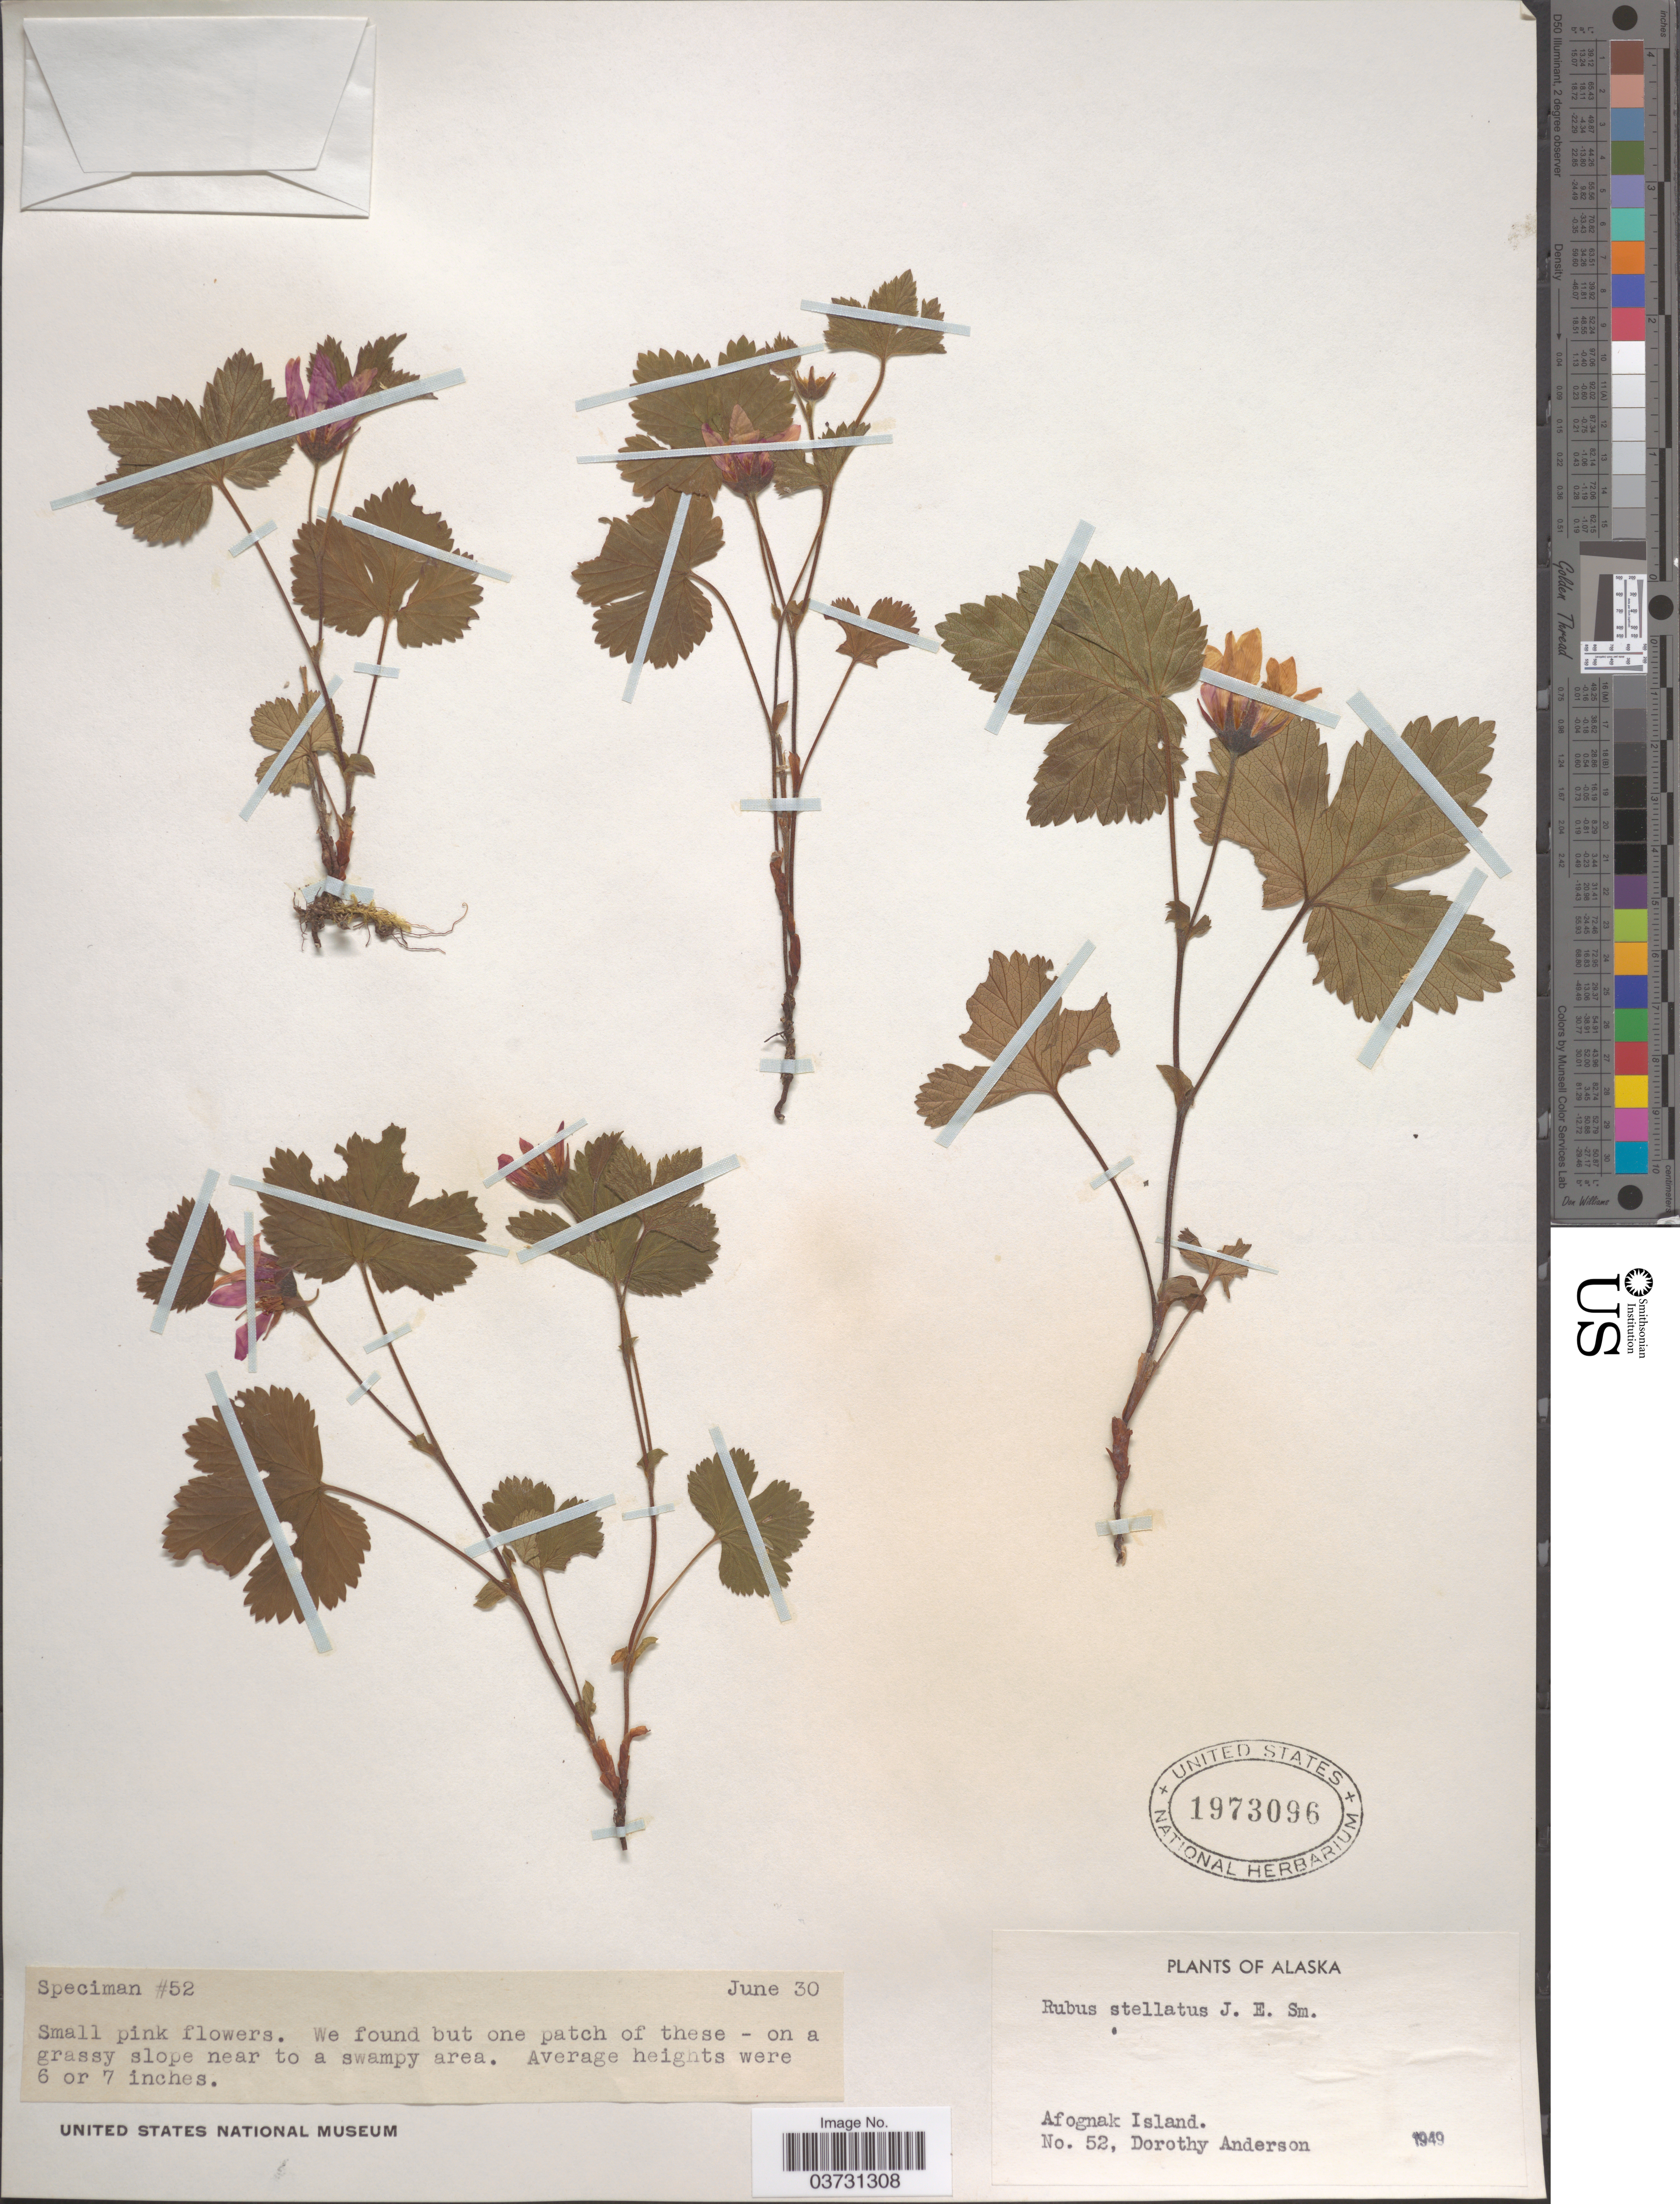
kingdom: Plantae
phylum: Tracheophyta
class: Magnoliopsida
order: Rosales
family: Rosaceae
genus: Rubus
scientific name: Rubus stellatus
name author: Sm.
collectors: D. Anderson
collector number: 52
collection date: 1949-06-30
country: United States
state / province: Alaska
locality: Afognak Island.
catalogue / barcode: US 1973096